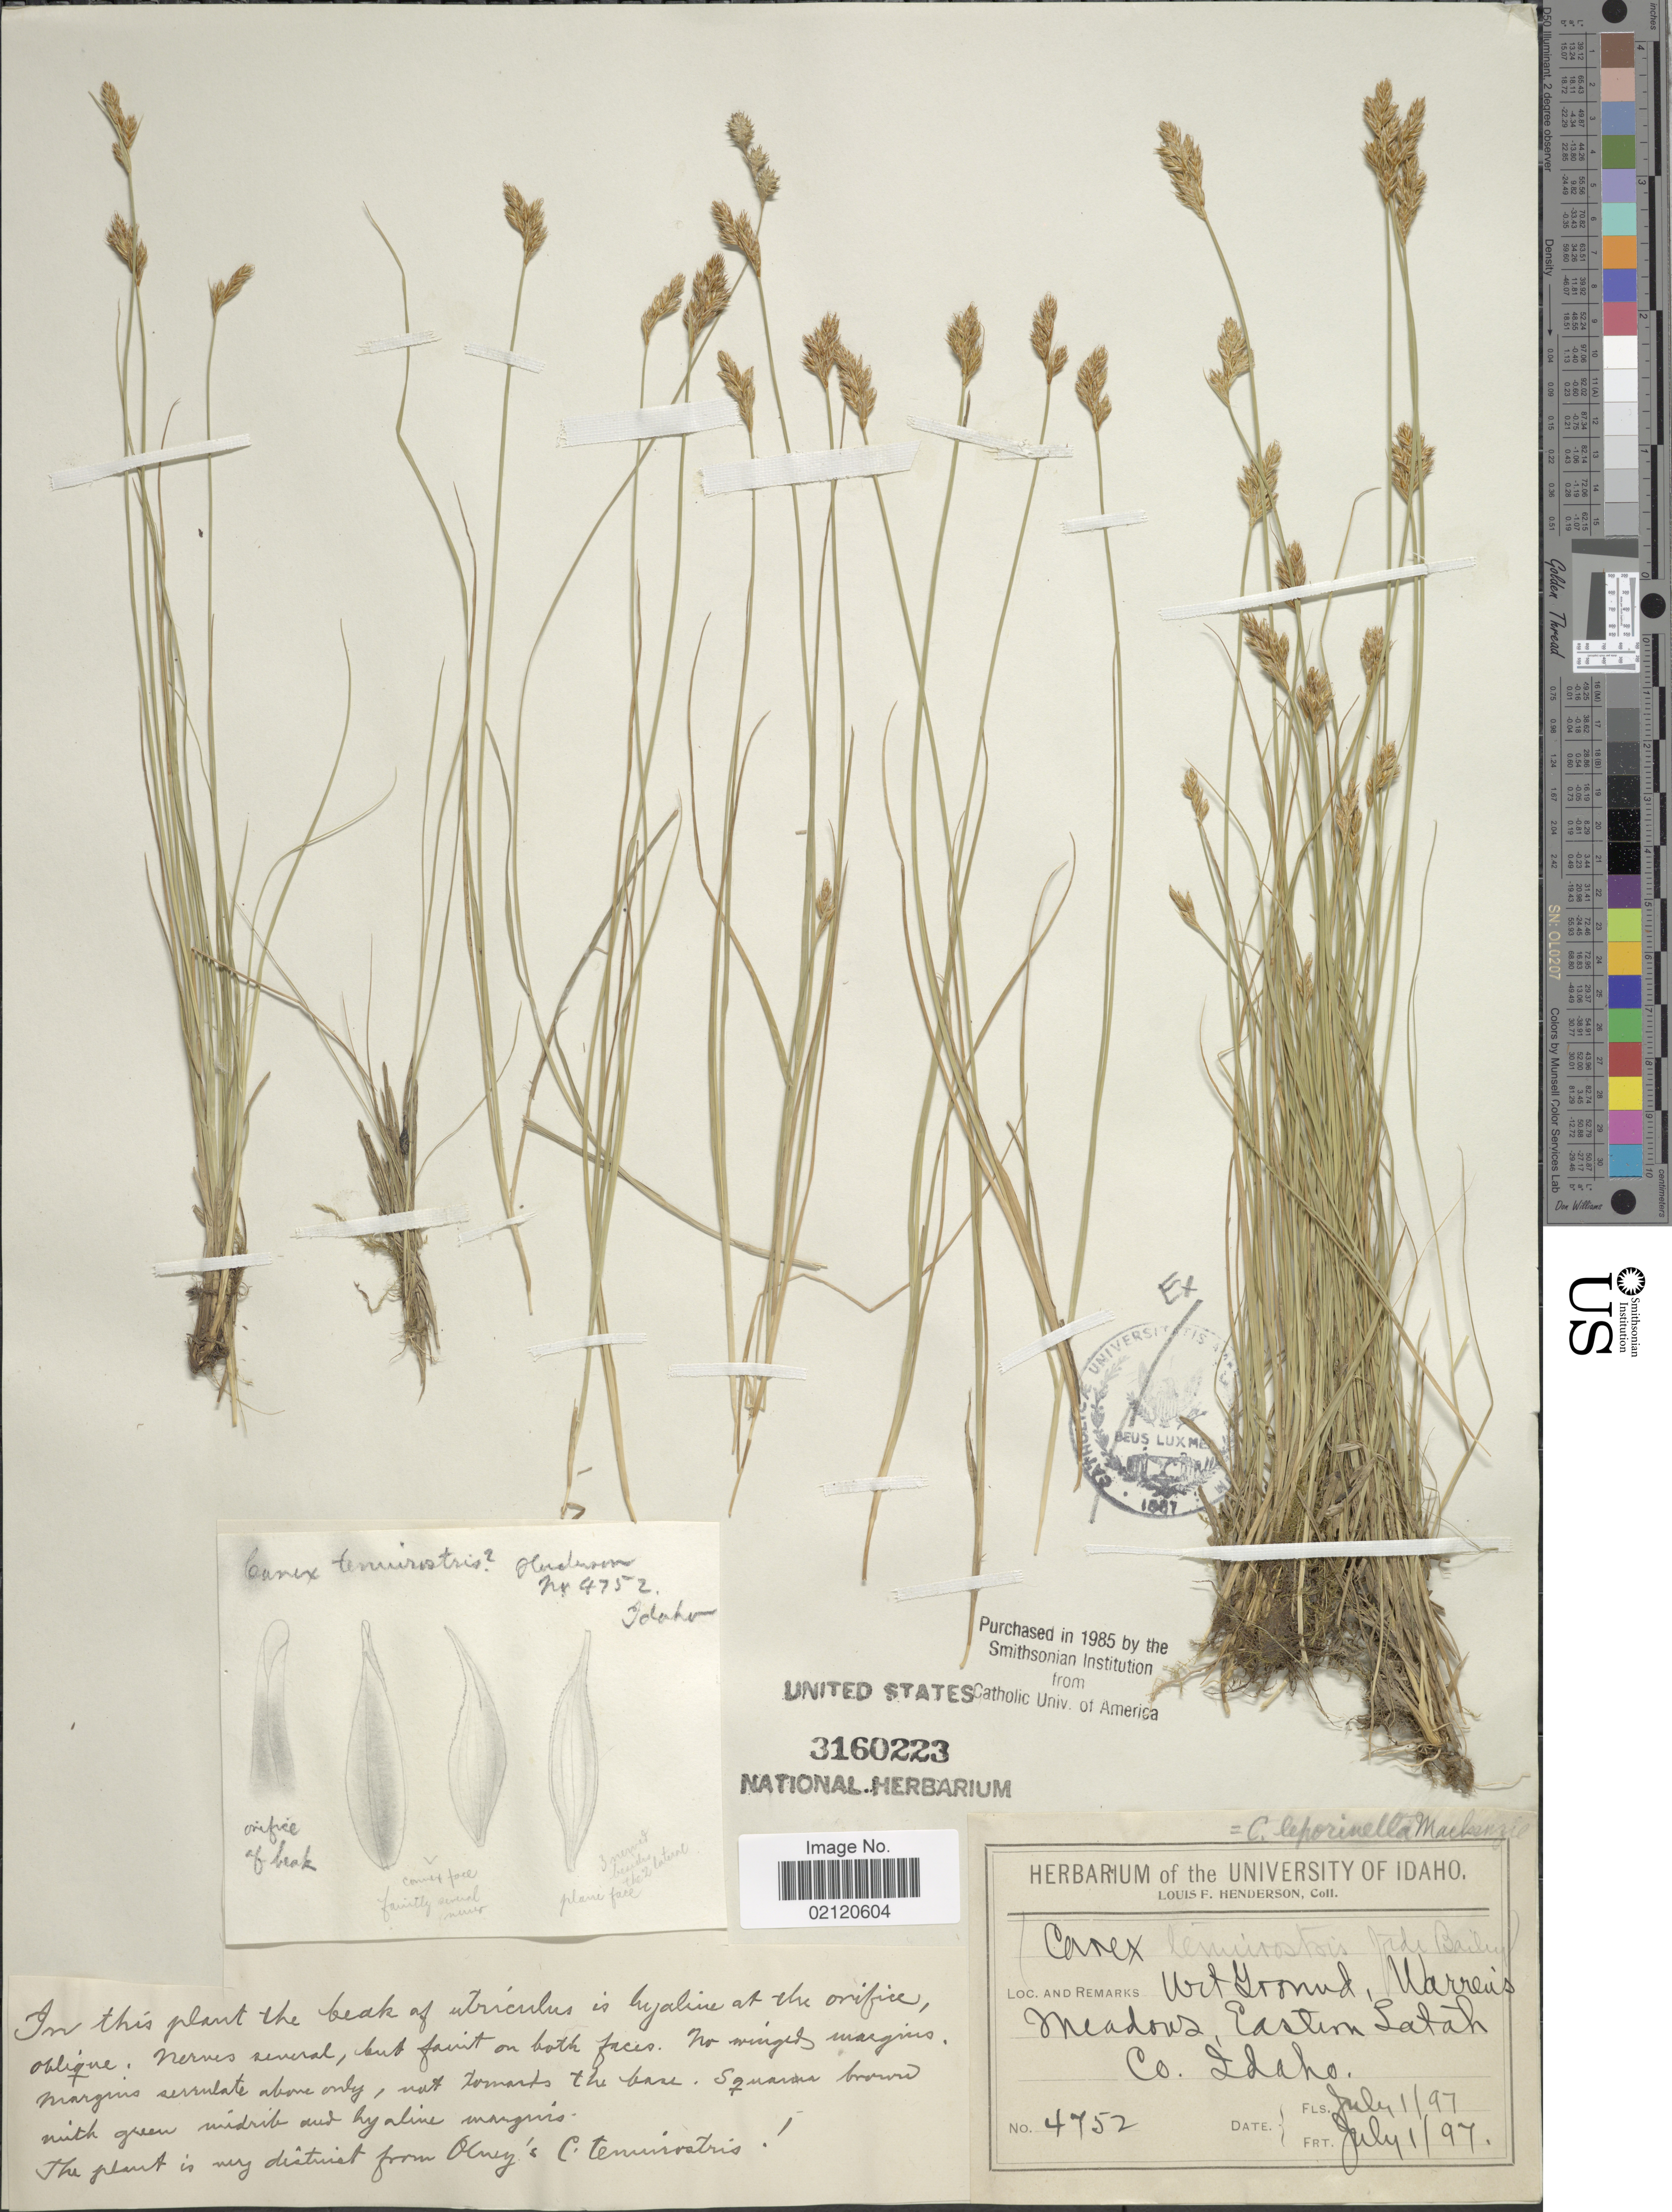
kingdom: Plantae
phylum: Tracheophyta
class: Liliopsida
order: Poales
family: Cyperaceae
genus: Carex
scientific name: Carex leporinella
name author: Mack.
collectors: L. Henderson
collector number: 4752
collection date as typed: Transcribed d/m/y: 1/7/97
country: United States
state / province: Idaho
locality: Wet ground, Warren's Meadows, Easern Latah Co.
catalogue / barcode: US 3160223